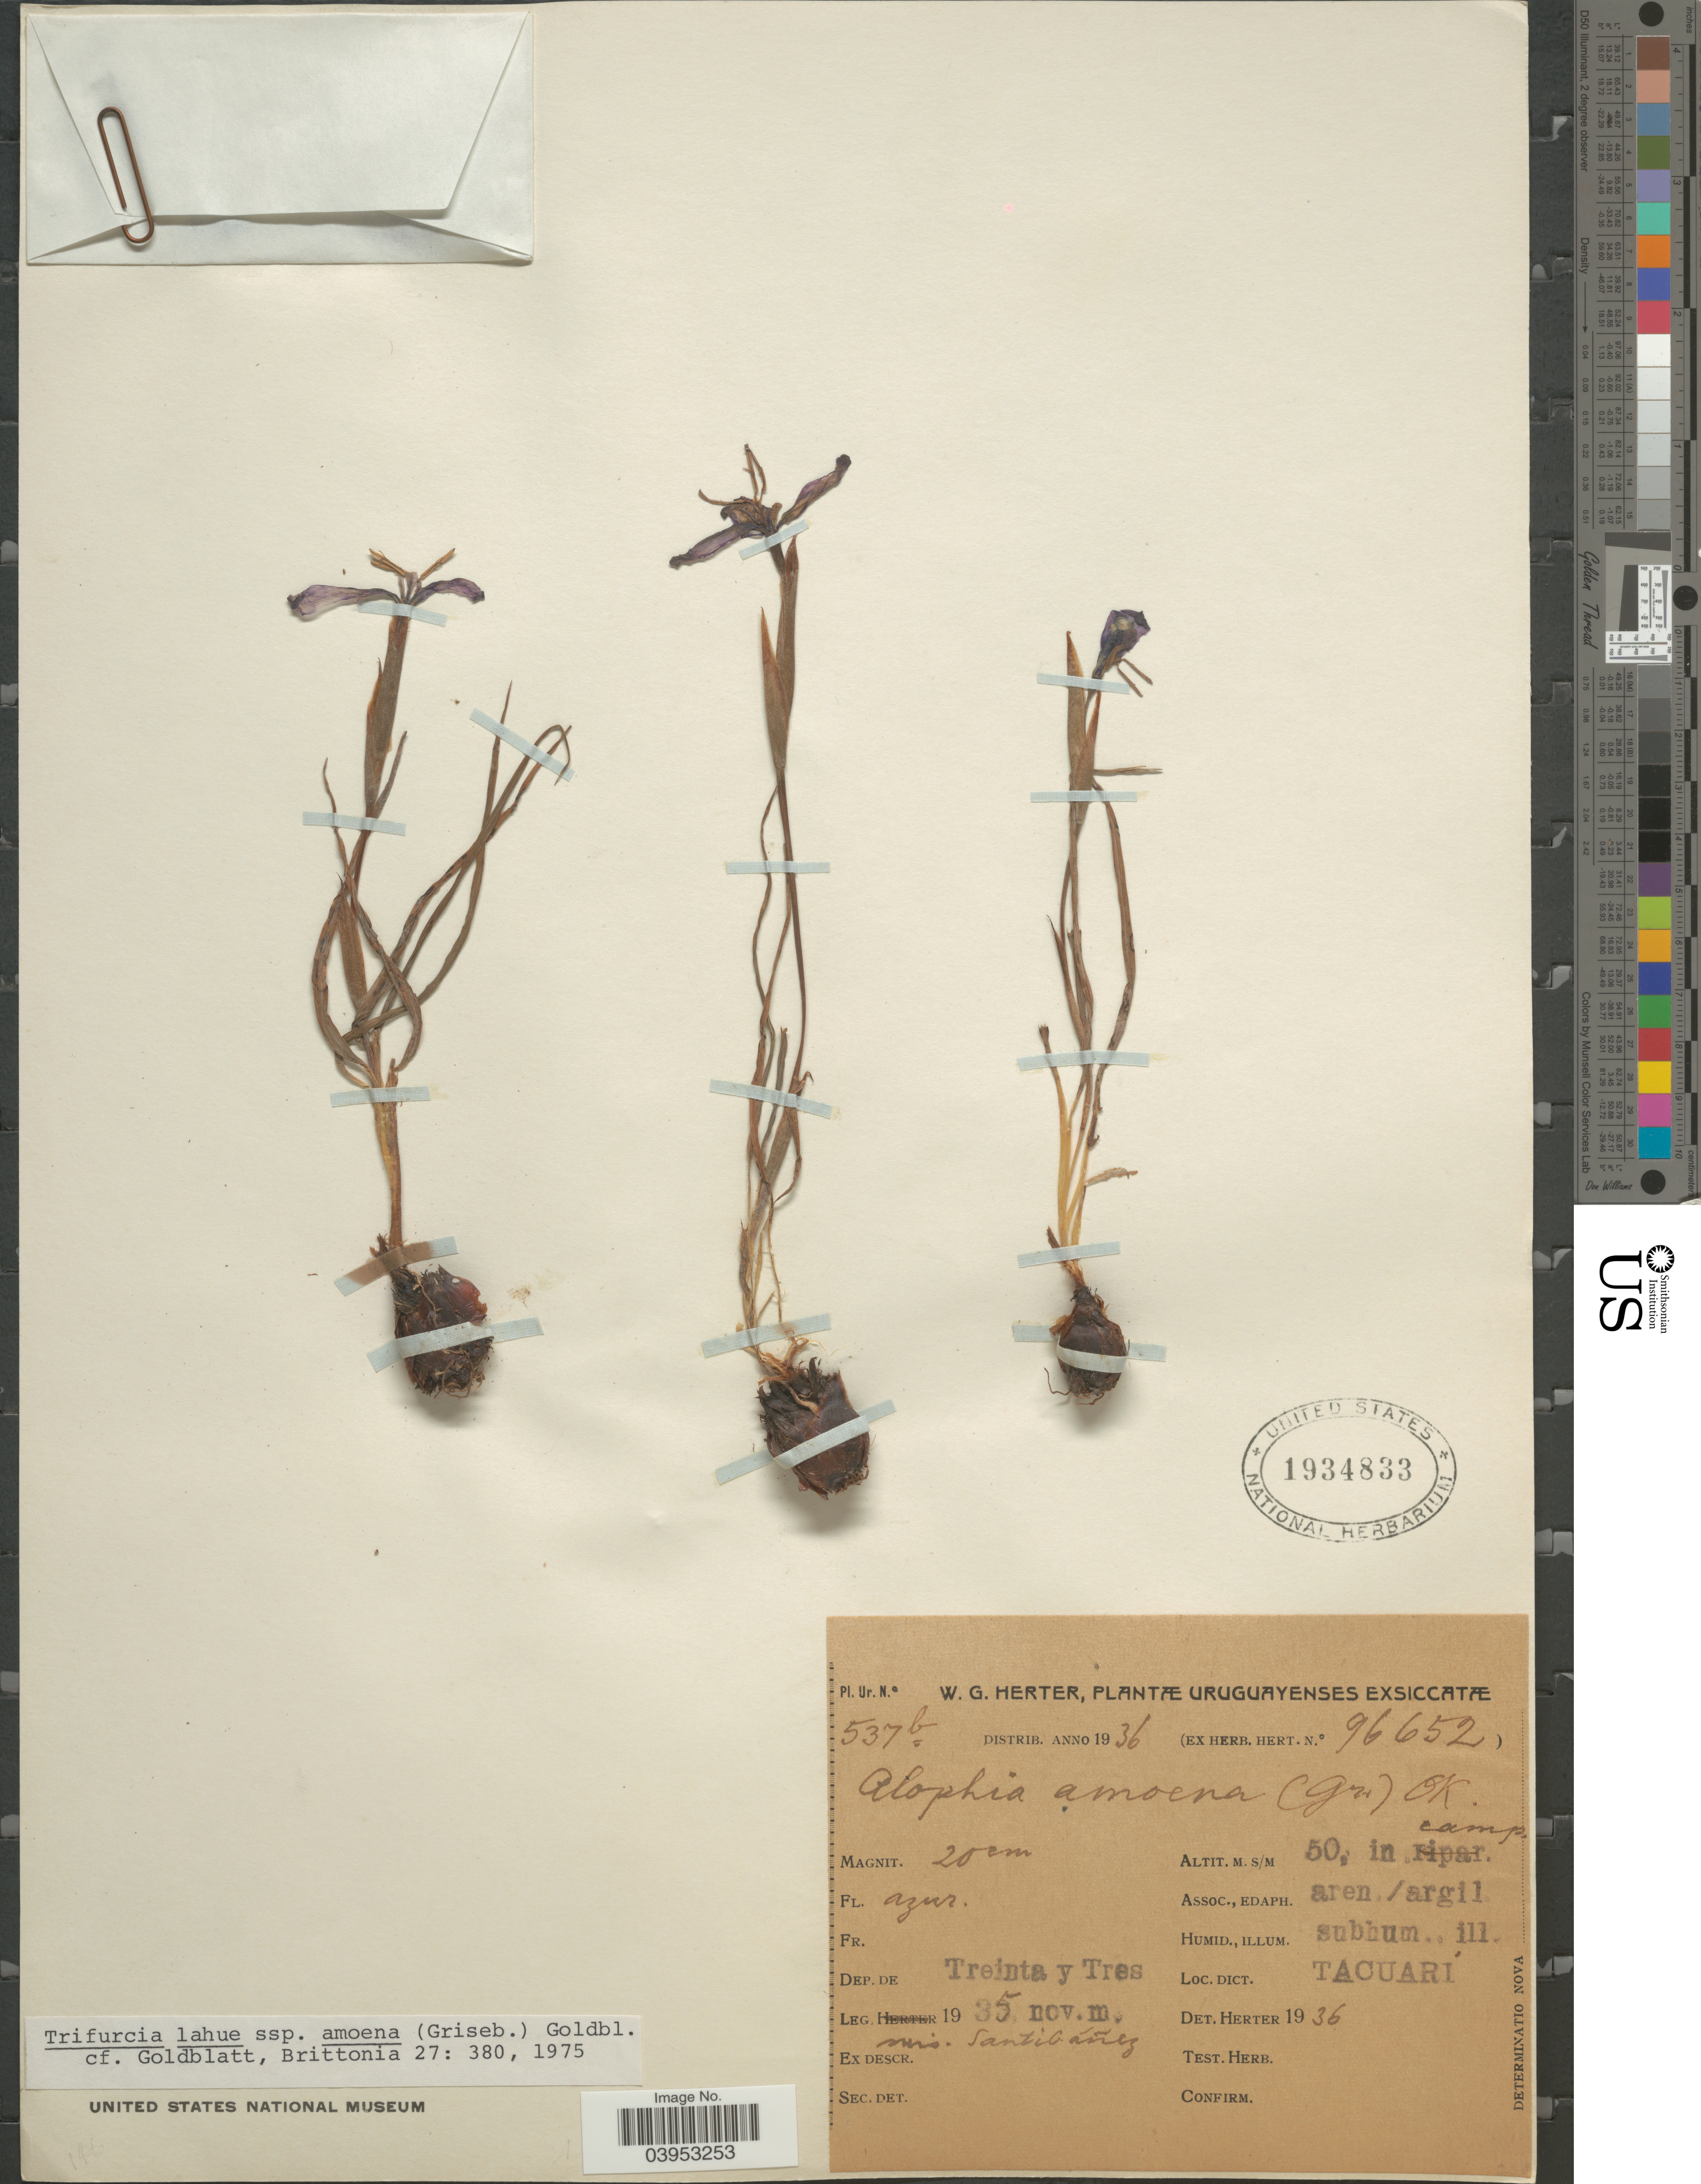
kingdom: Plantae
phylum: Tracheophyta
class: Liliopsida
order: Asparagales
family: Iridaceae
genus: Herbertia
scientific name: Herbertia lahue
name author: (Molina) Goldblatt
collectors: Santibáñez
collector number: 537b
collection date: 1935-11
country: Uruguay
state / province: Treinta y Tres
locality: Dep. de Treinta y Tres. Dict. Tacuarí.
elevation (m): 50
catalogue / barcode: US 1934833